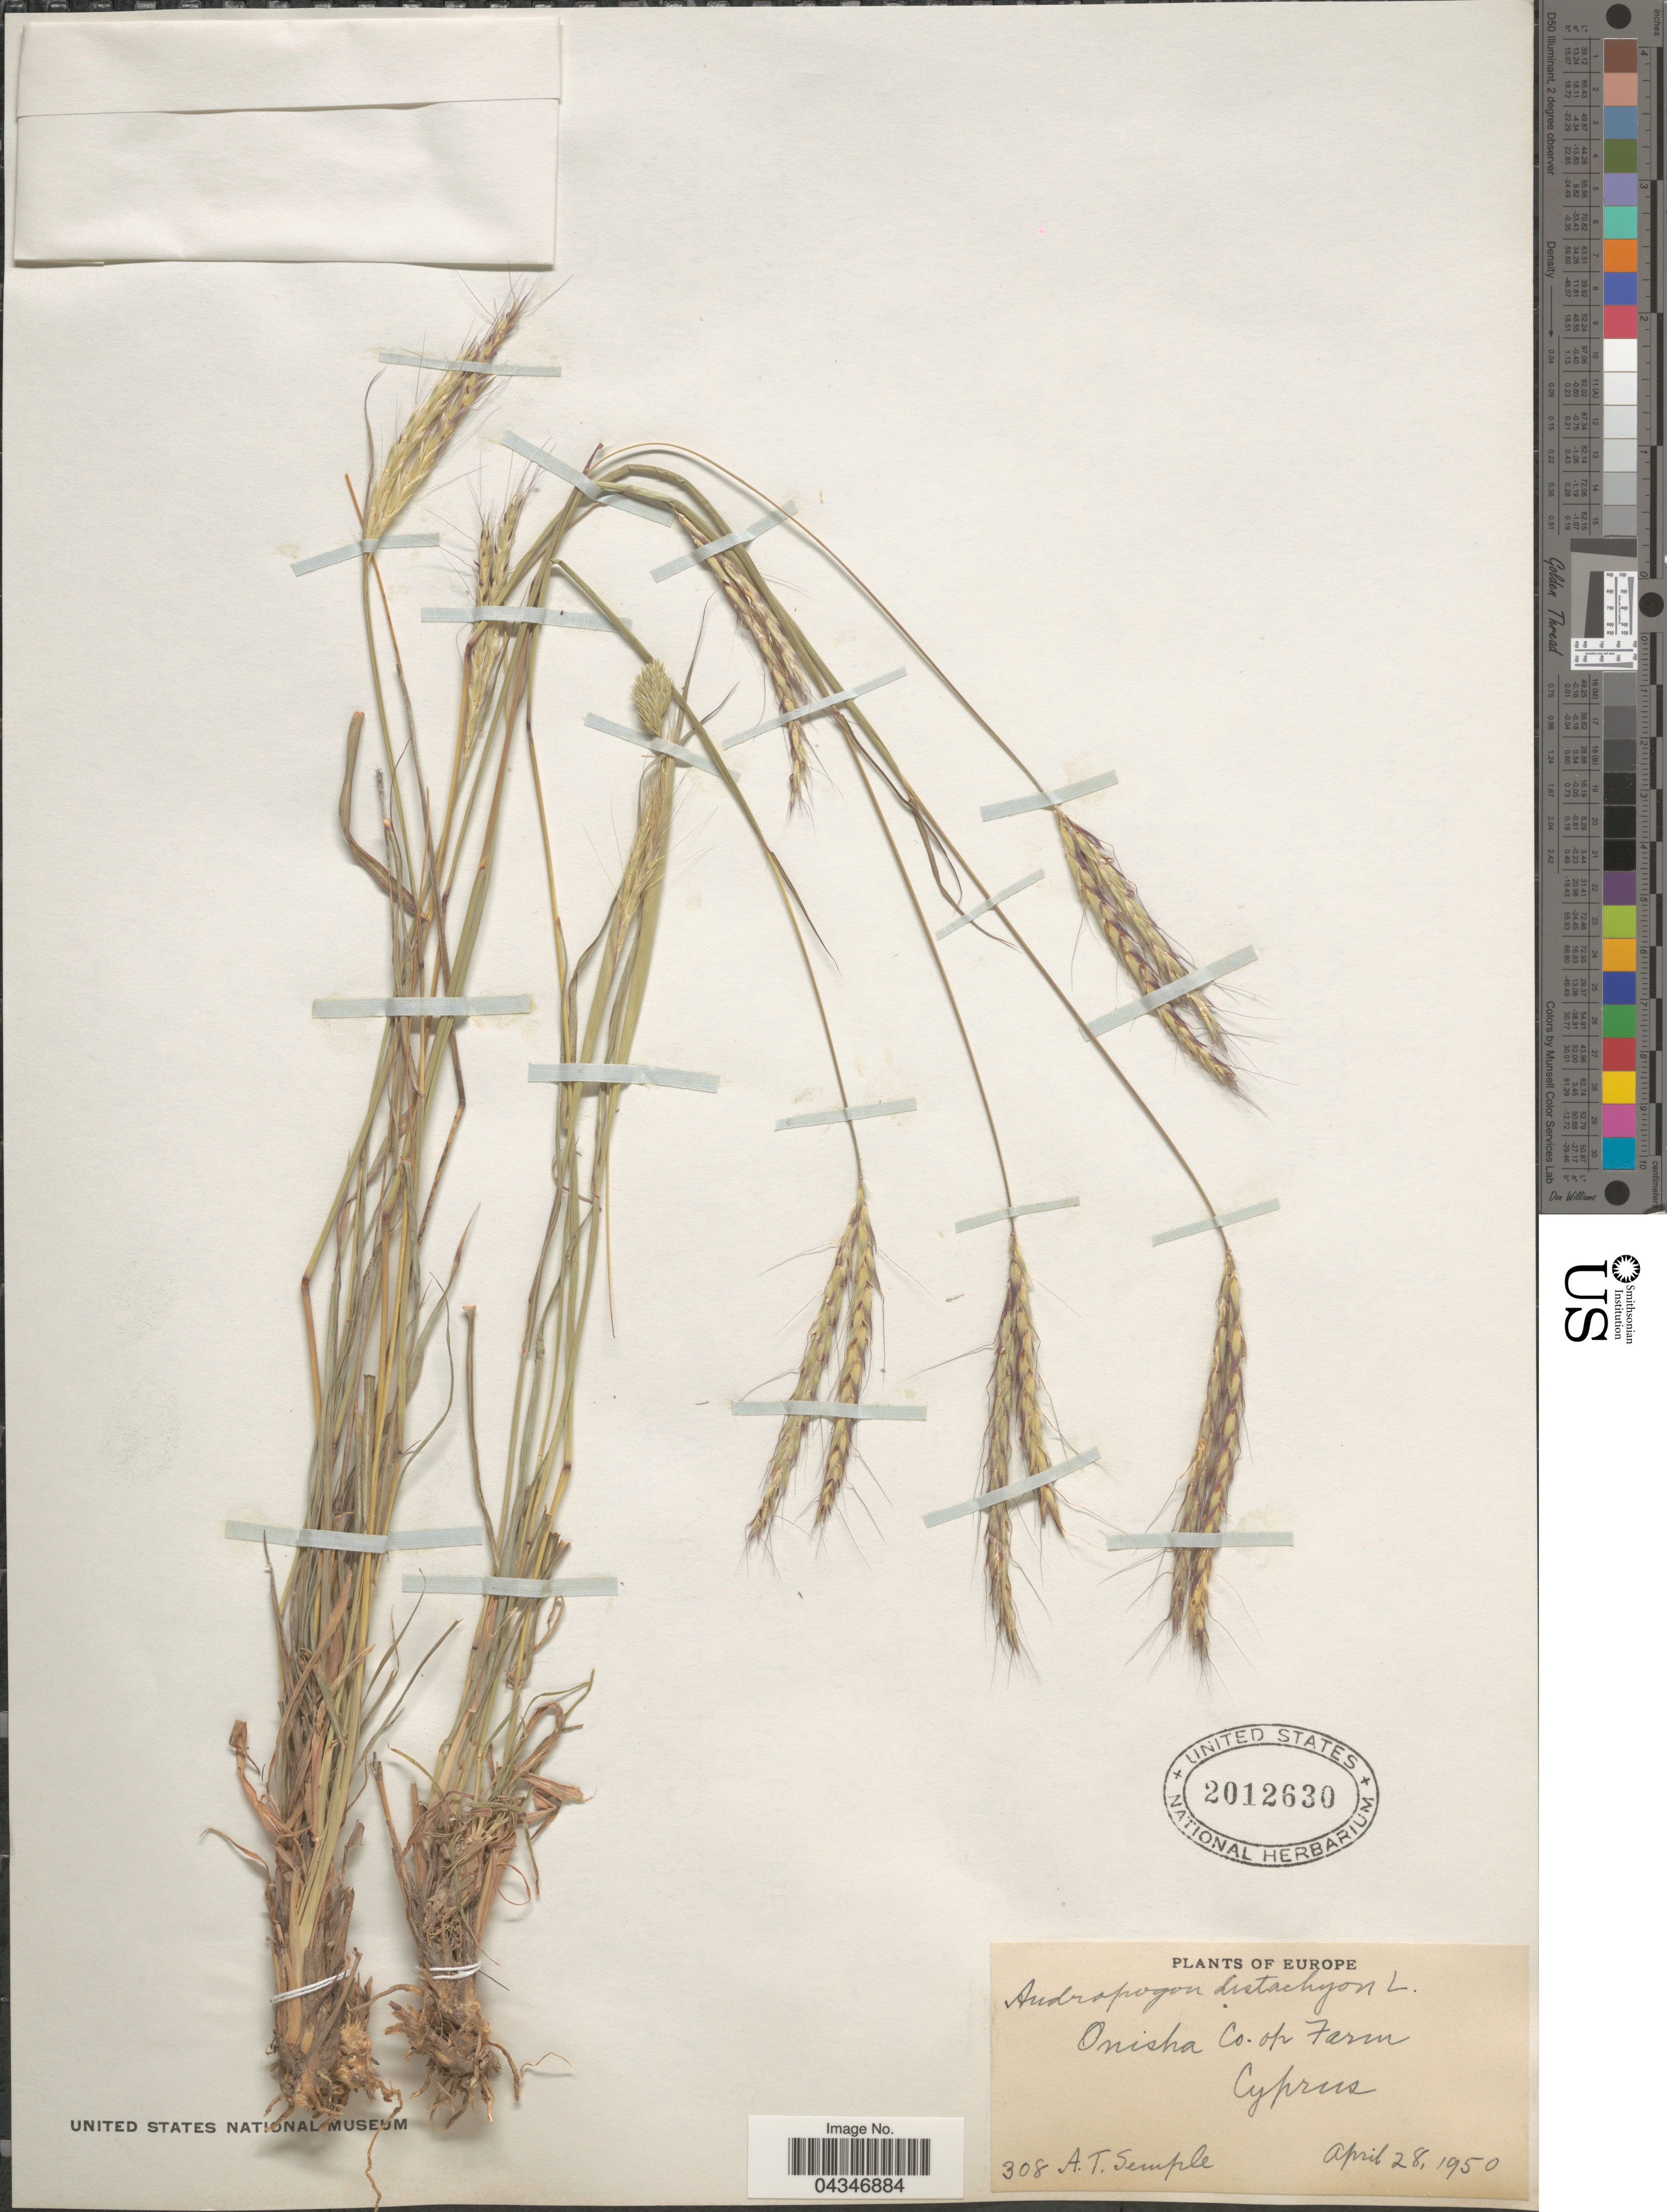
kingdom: Plantae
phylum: Tracheophyta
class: Liliopsida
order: Poales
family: Poaceae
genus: Andropogon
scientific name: Andropogon distachyos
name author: L.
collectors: A. Semple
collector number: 308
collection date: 1950-04-28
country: Cyprus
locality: Onisha Co. op Farm Cyprus.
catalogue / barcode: US 2012630